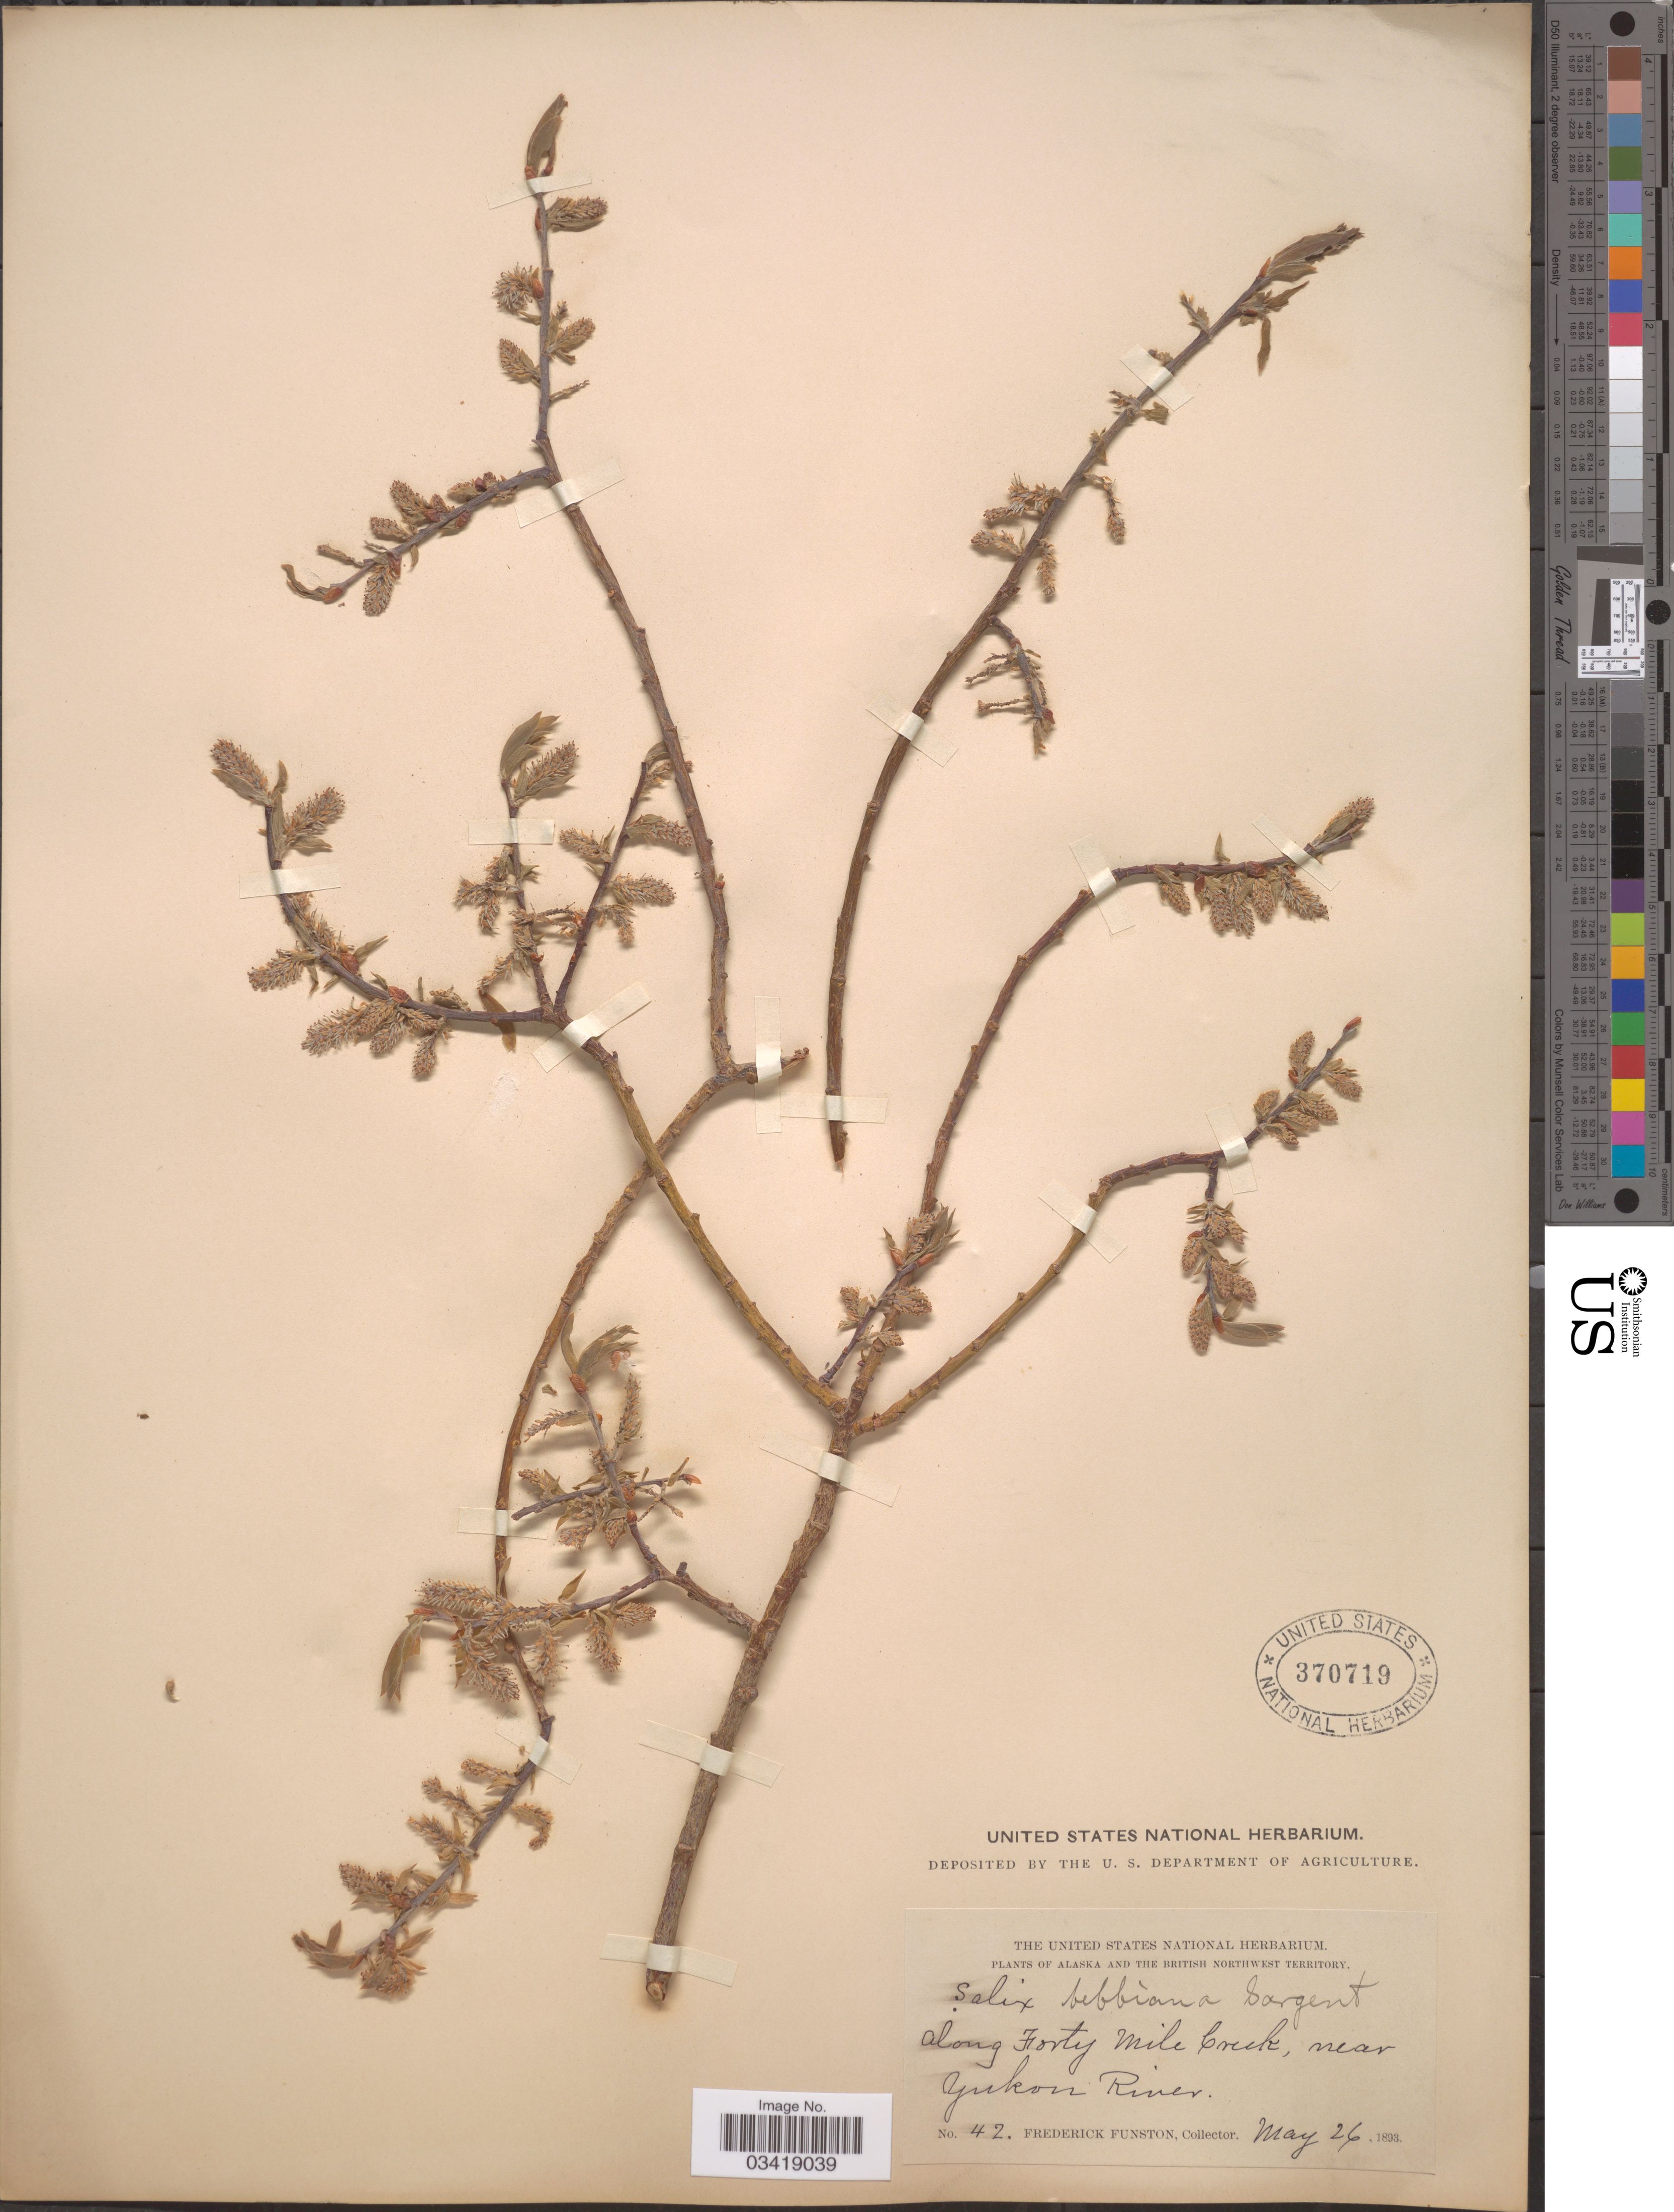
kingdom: Plantae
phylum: Tracheophyta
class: Magnoliopsida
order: Malpighiales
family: Salicaceae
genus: Salix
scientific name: Salix bebbiana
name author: Sarg.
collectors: F. Funston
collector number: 42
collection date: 1893-05-26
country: United States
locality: Alaska and The British Northwest Territory. Along Forty Mile Creek, near Yukon River.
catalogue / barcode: US 370719